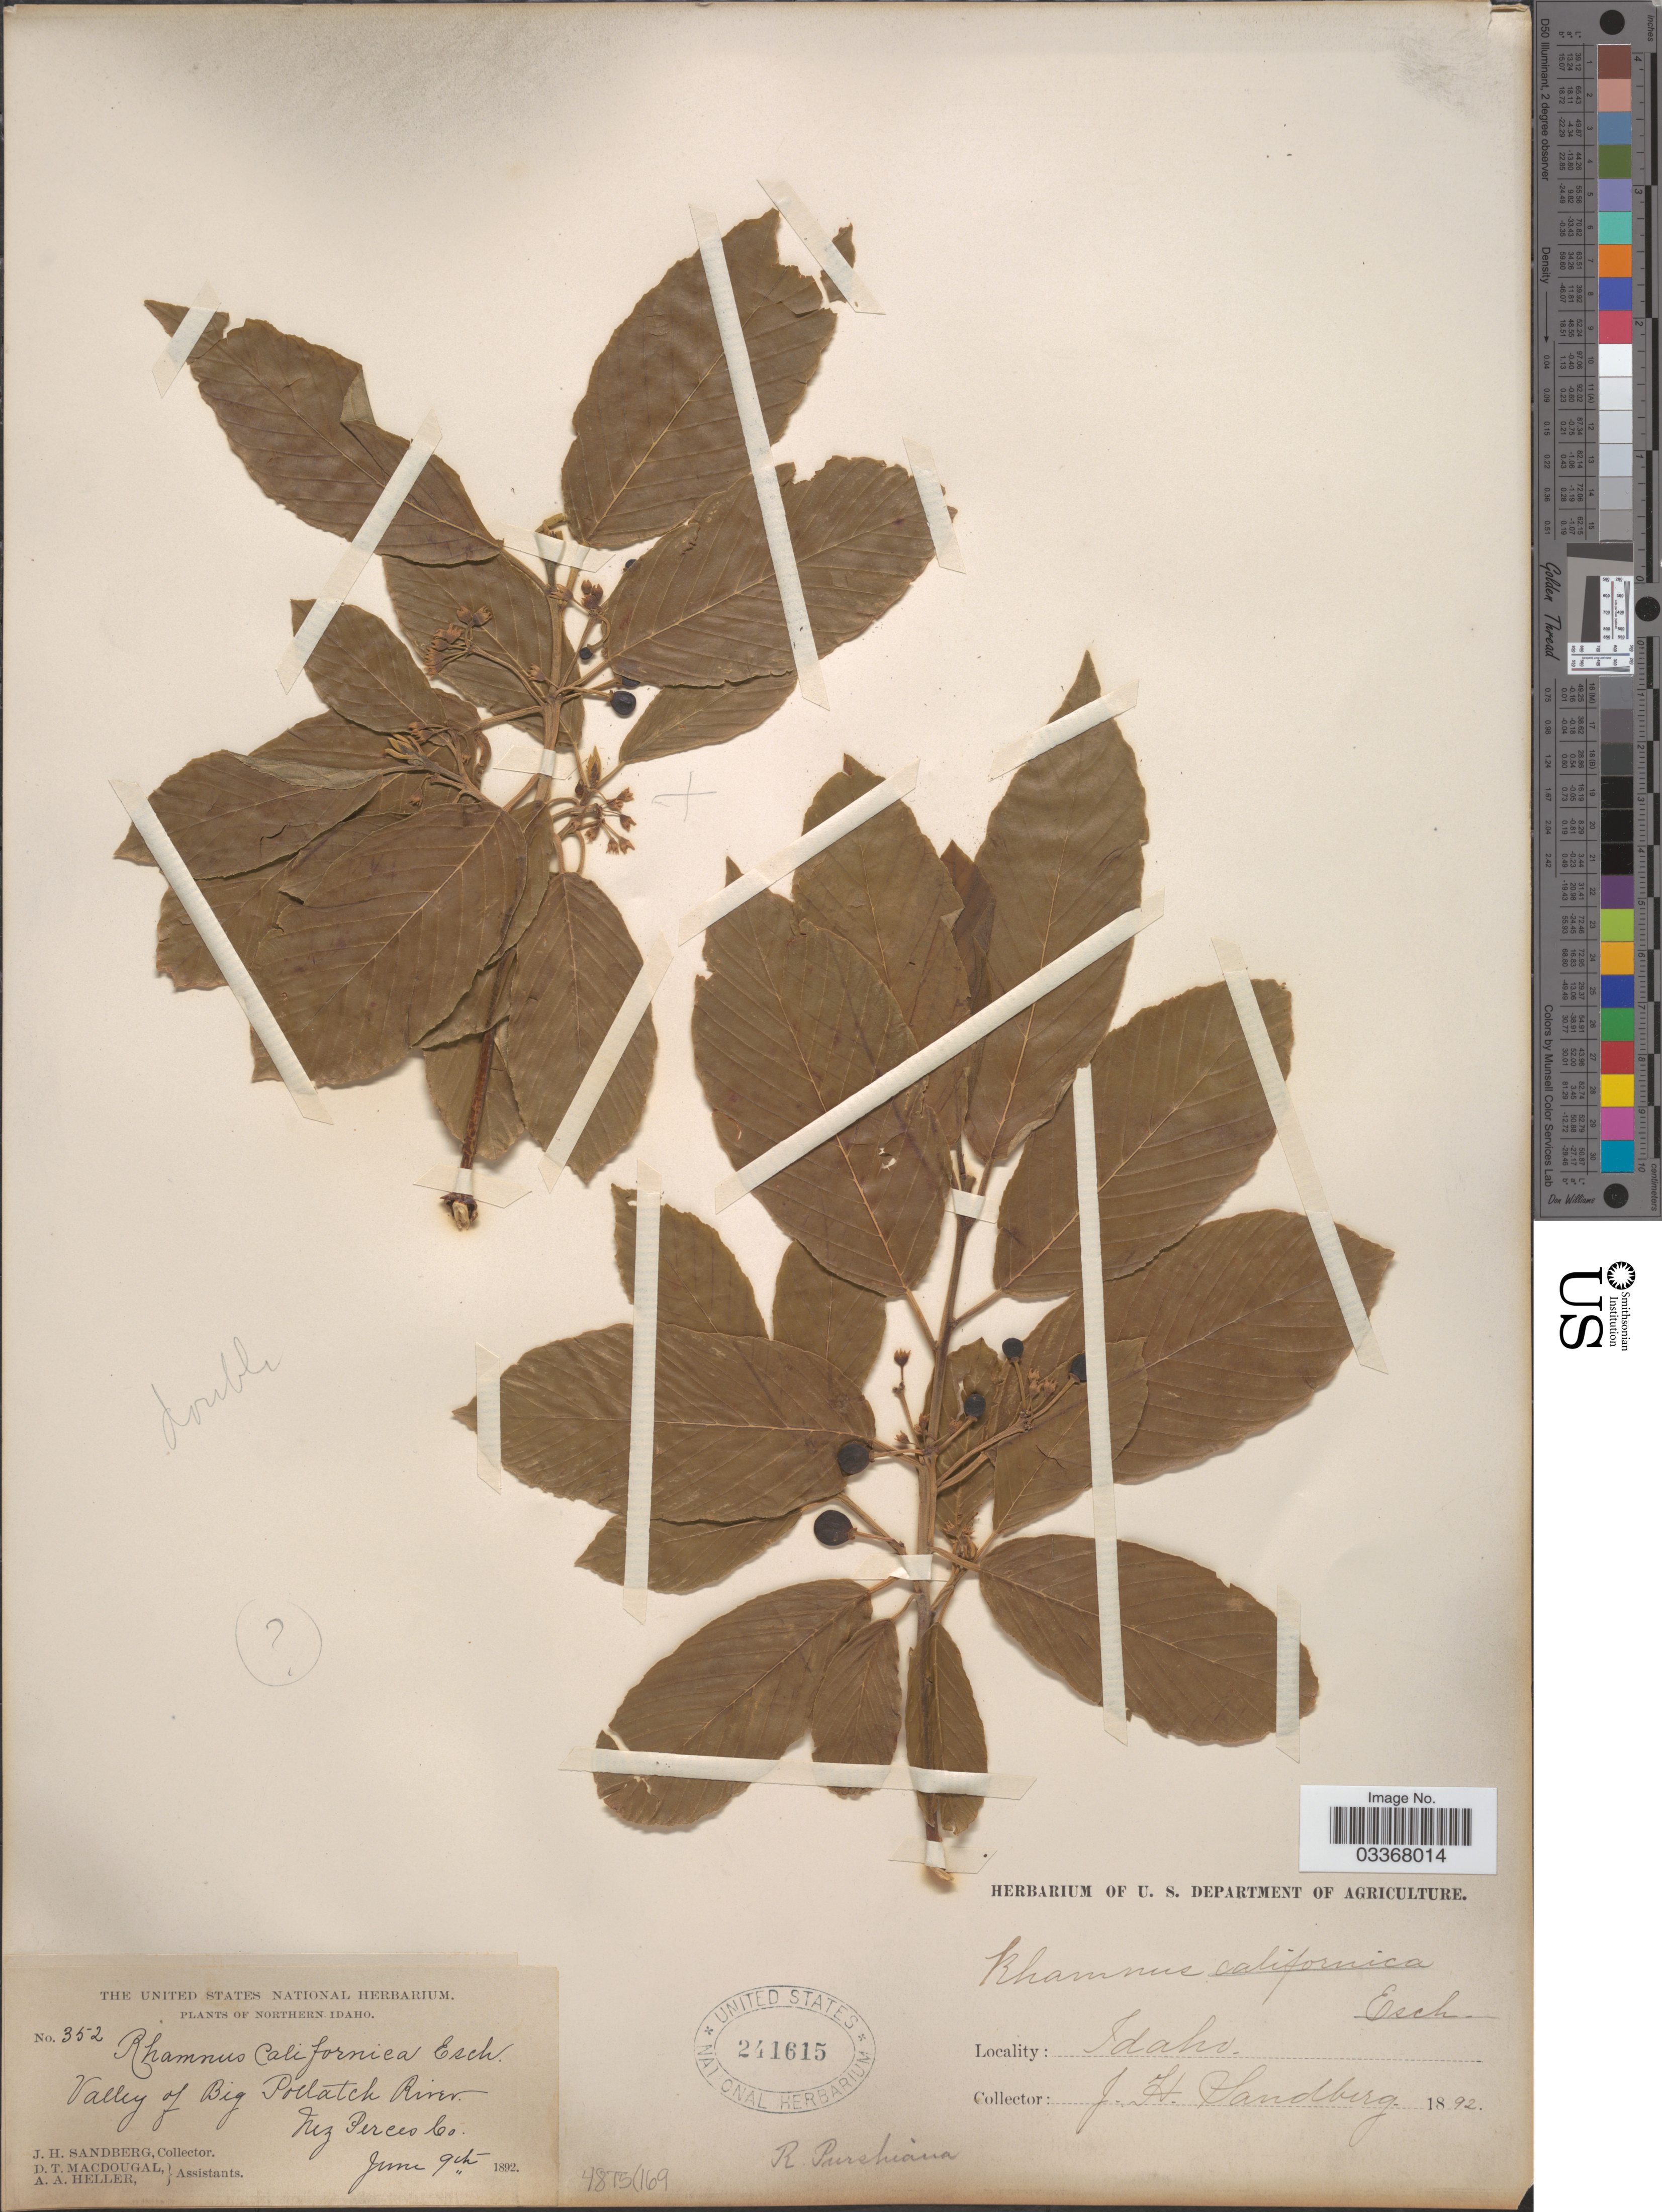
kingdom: Plantae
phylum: Tracheophyta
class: Magnoliopsida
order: Rosales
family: Rhamnaceae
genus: Frangula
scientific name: Frangula purshiana subsp. purshiana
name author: (DC.) A. Gray ex J.G. Cooper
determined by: Strong, Mark T., (BOT), Smithsonian Institution - National Museum of Natural History (UNITED STATES)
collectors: J. H. Sandberg, D. T. MacDougal & A. A. Heller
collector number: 352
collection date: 1892-06-09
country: United States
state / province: Idaho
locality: Northern Idaho, Valley of Big Potlatch River, Nez Perces Co.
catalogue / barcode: US 241615